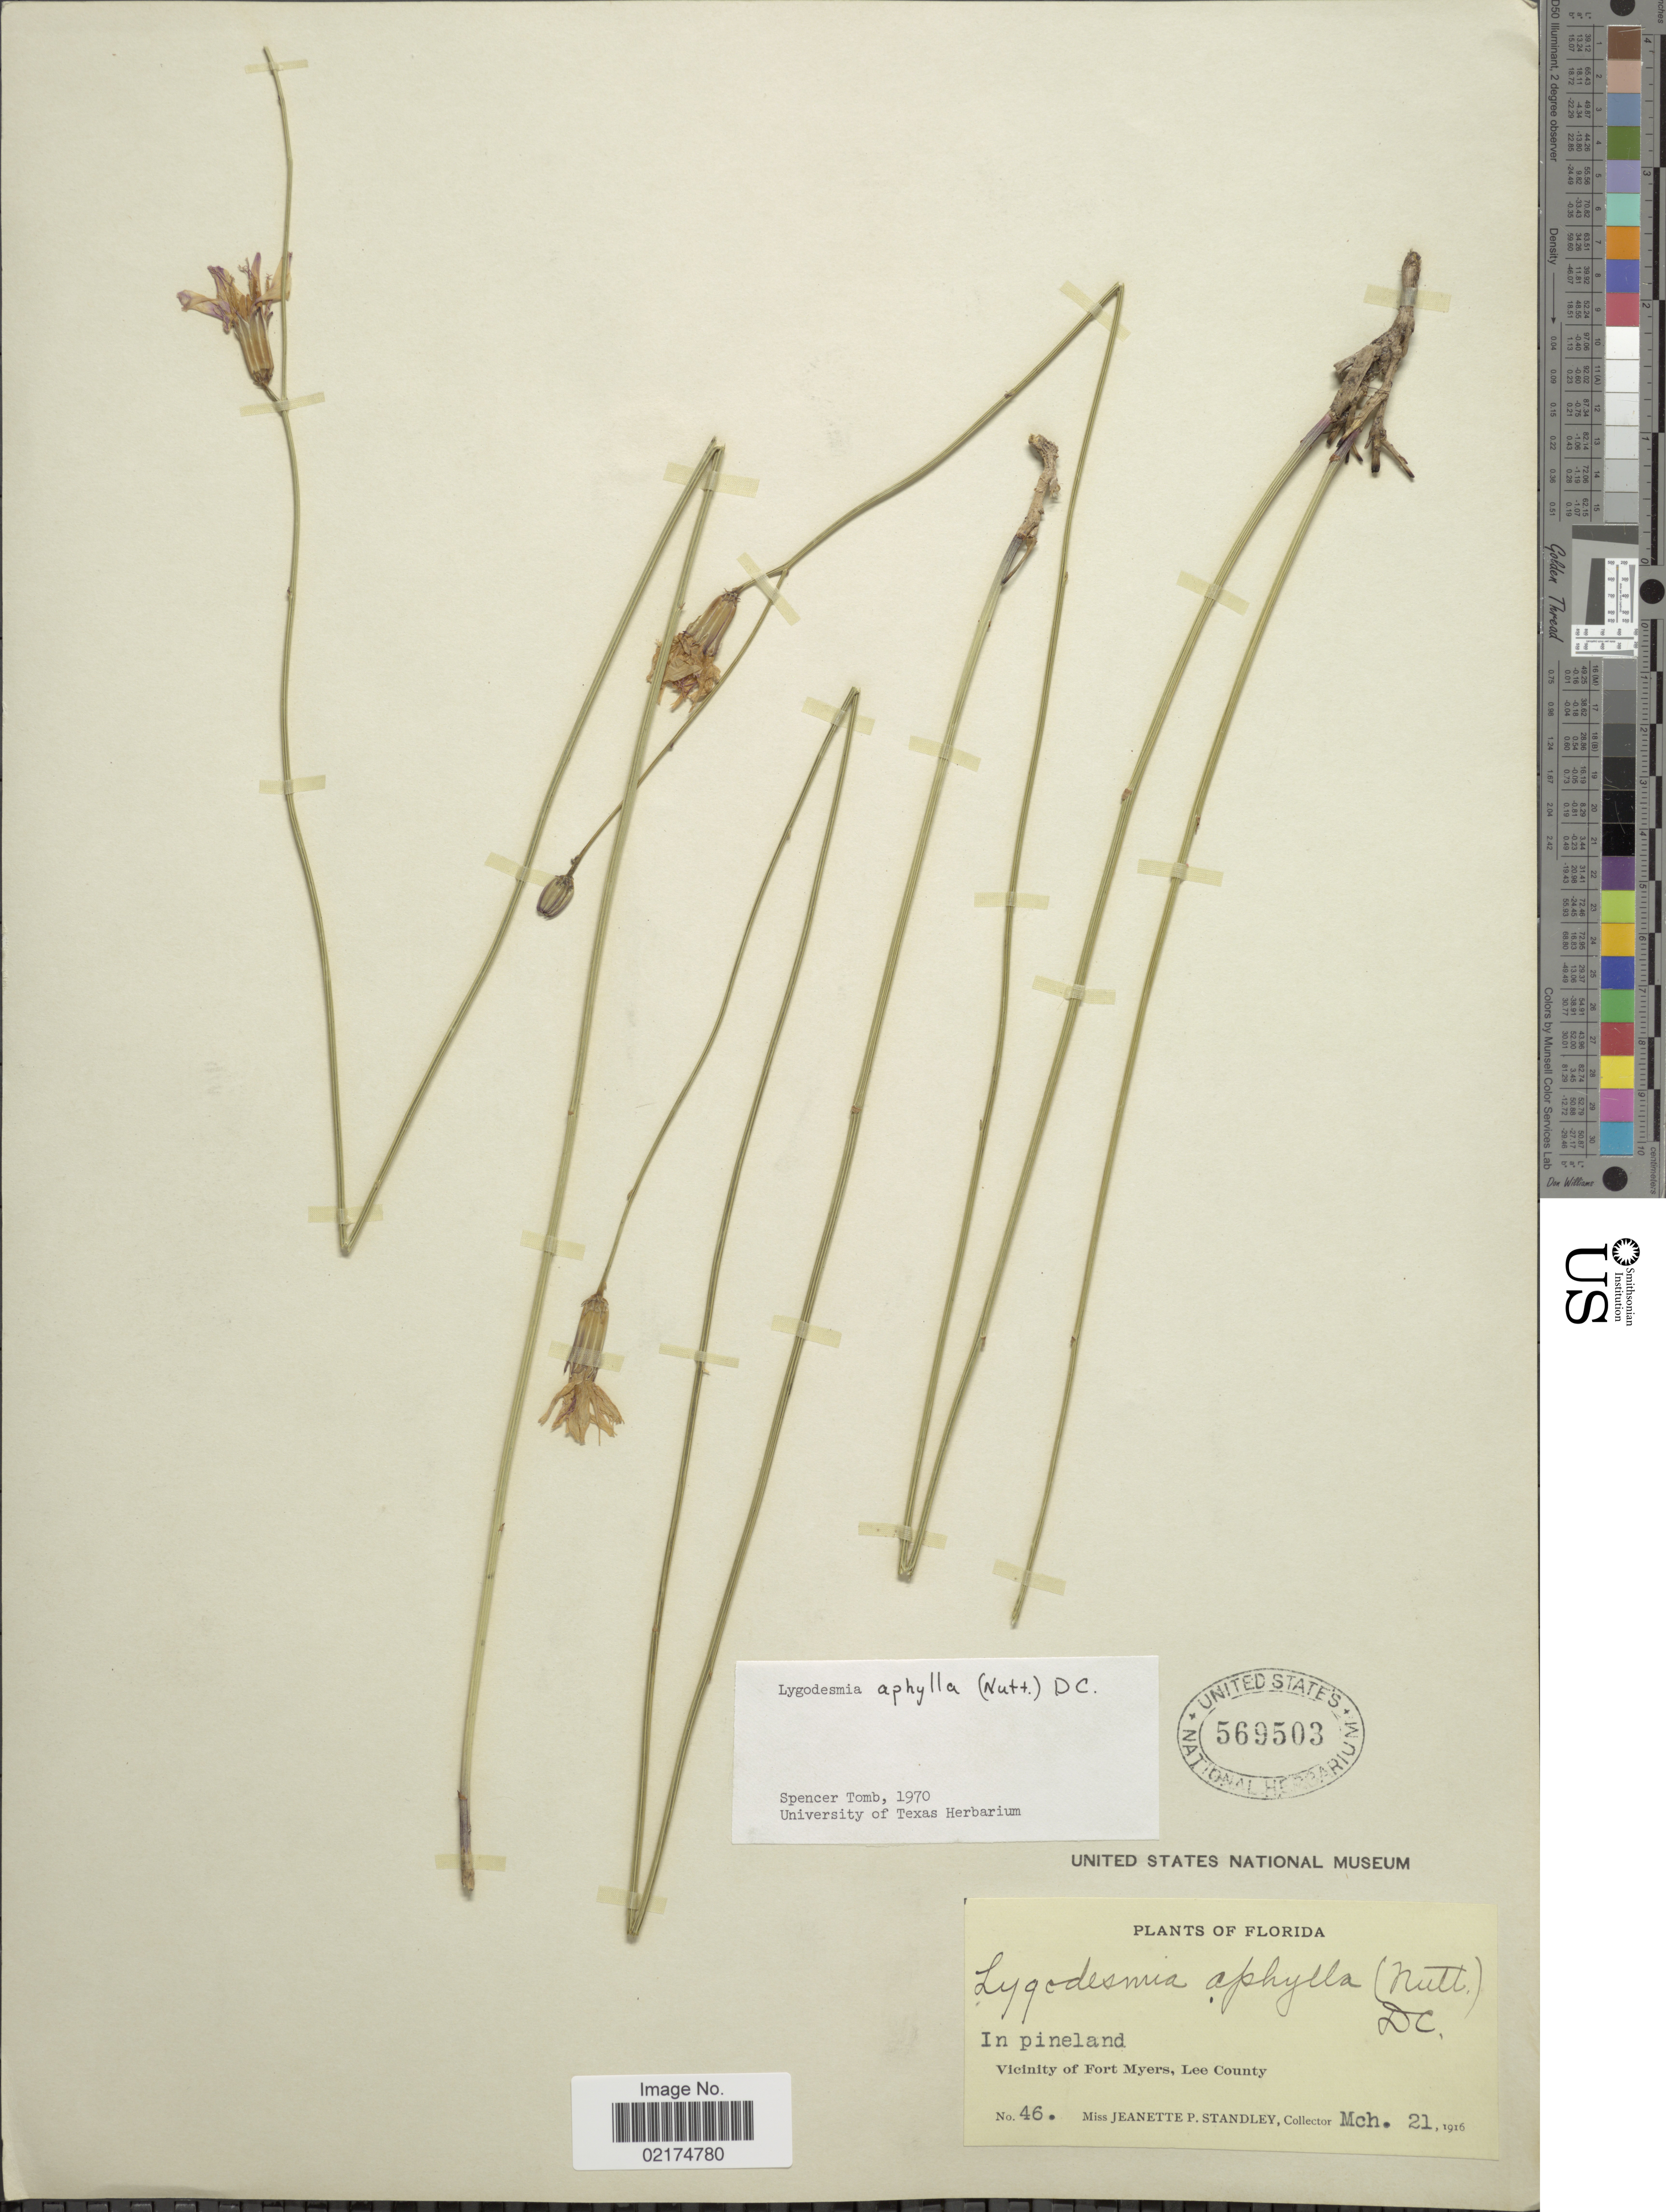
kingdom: Plantae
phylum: Tracheophyta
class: Magnoliopsida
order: Asterales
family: Asteraceae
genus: Lygodesmia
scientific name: Lygodesmia aphylla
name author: (Nutt.) DC.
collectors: J. P. Standley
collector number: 46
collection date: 1916-03-21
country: United States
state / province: Florida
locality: Vicinity of Fort Myers, Lee County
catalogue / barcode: US 569503